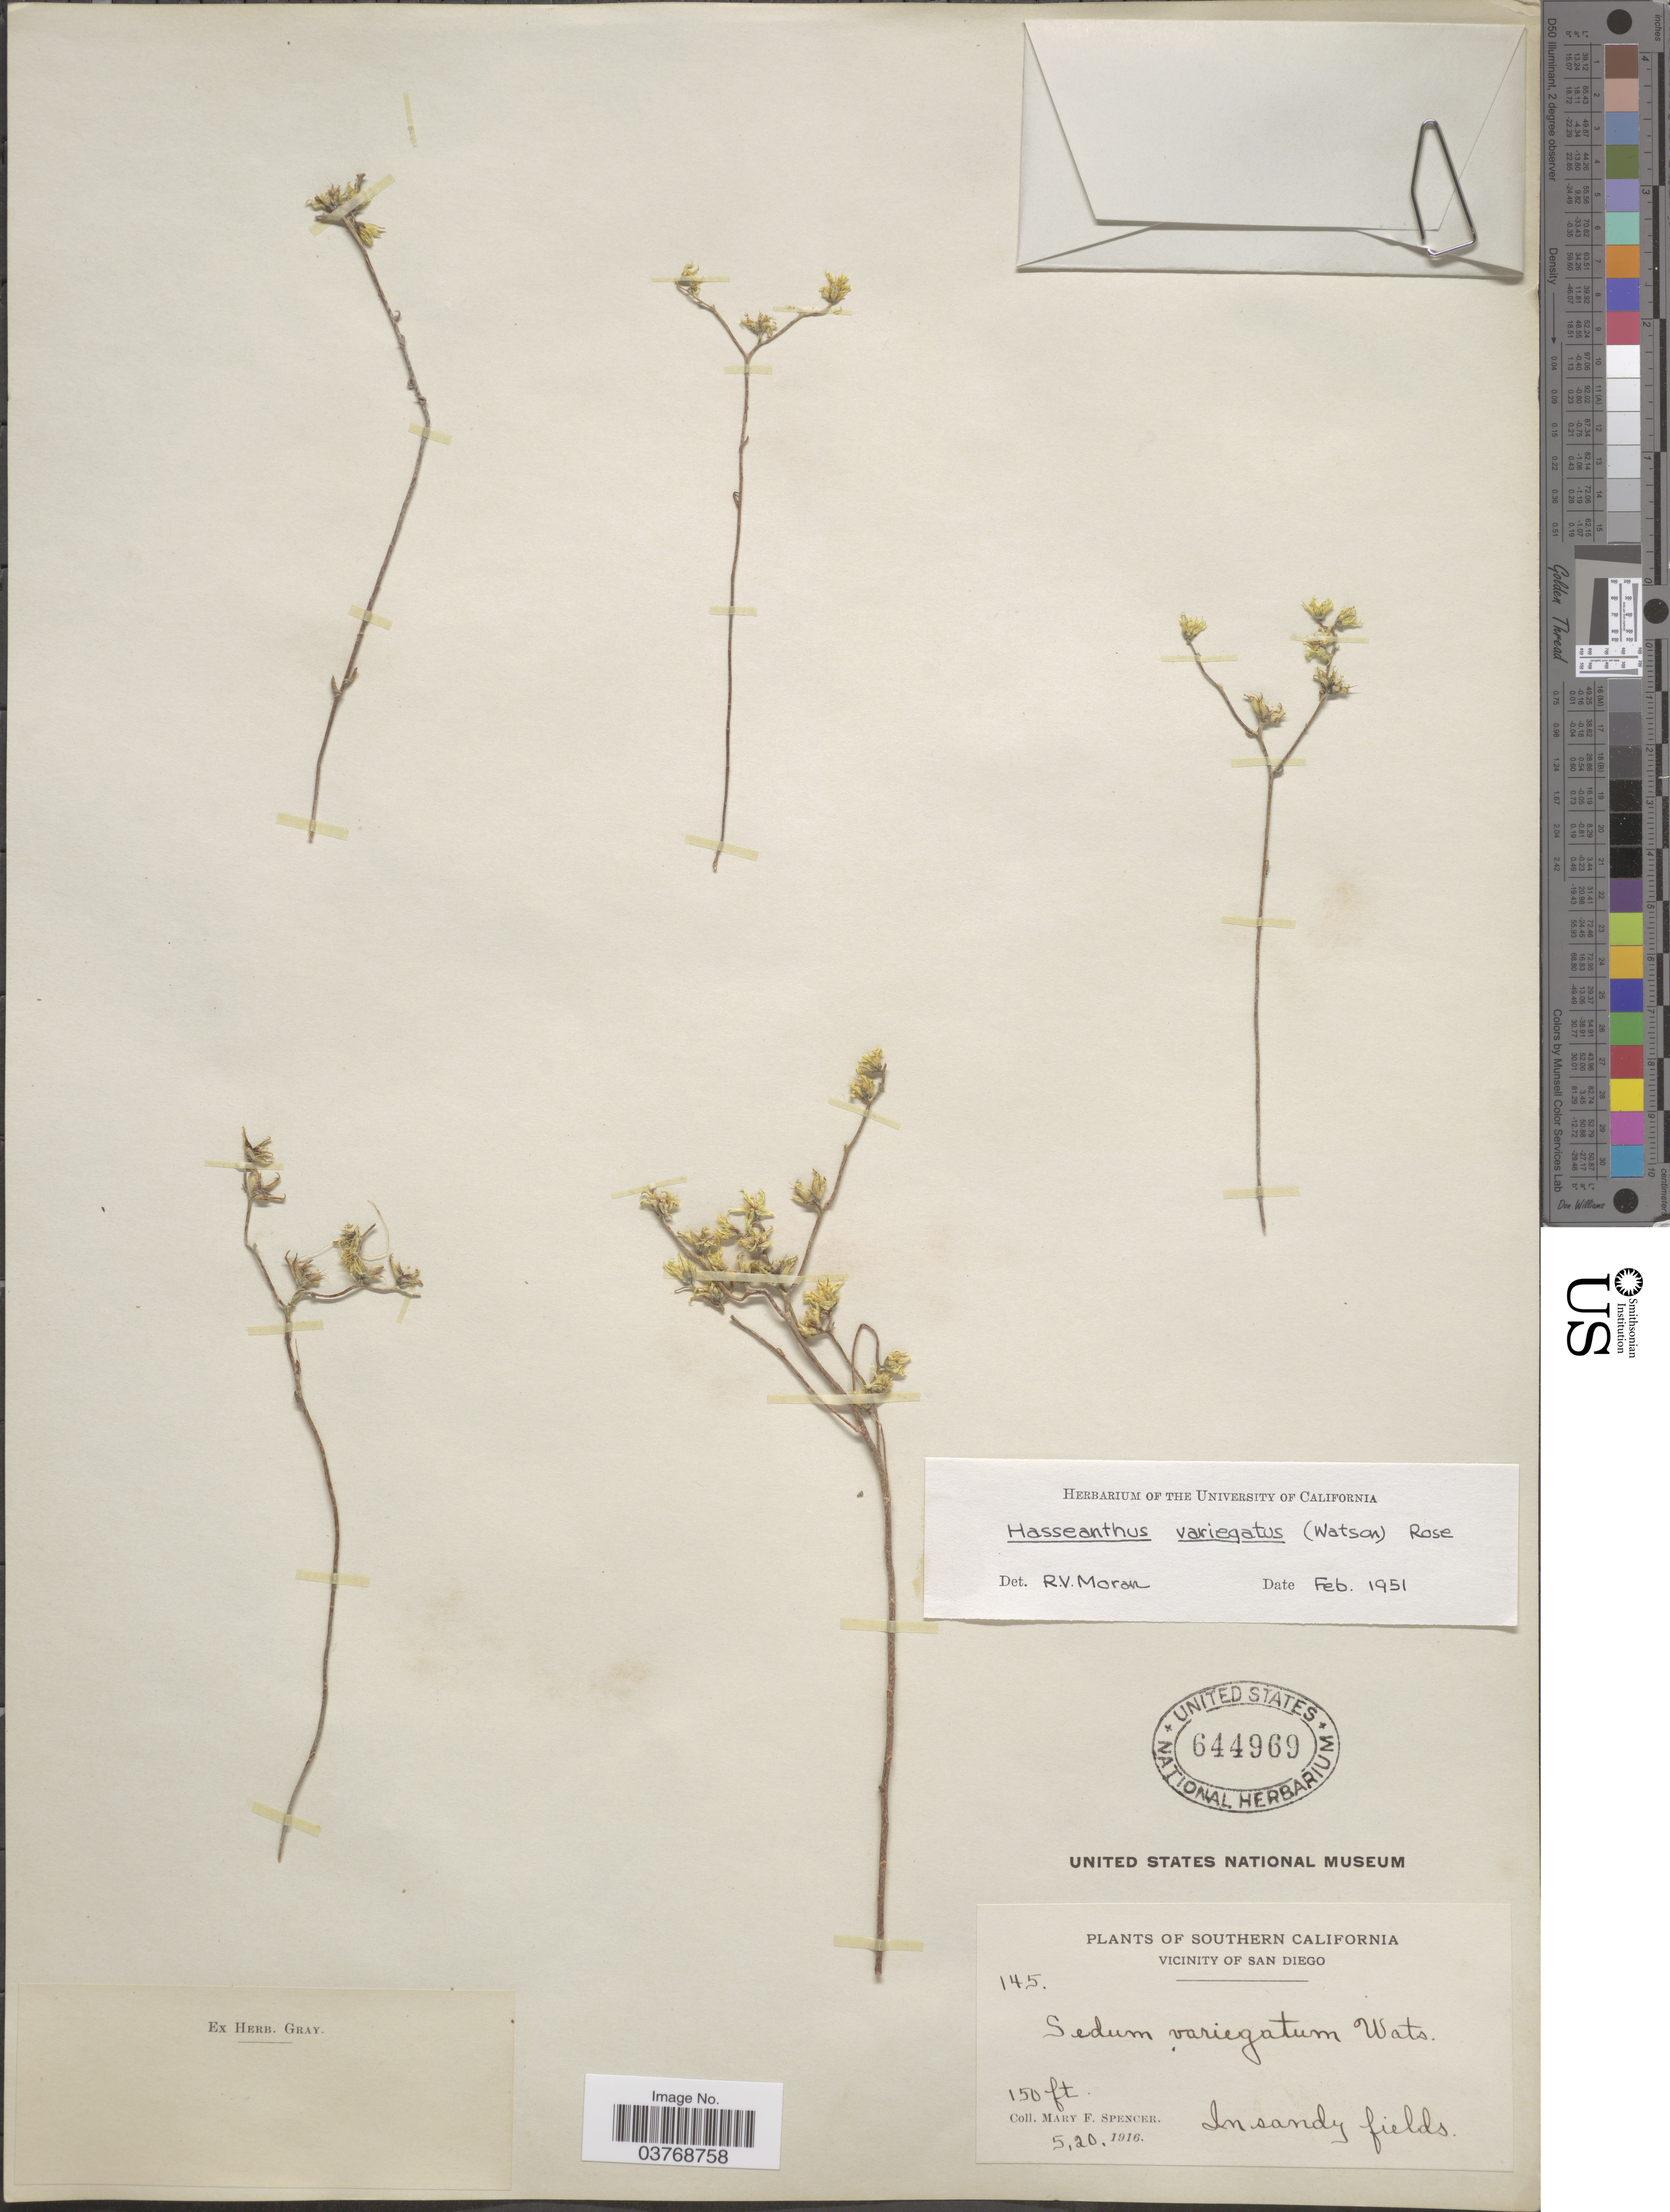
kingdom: Plantae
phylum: Tracheophyta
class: Magnoliopsida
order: Saxifragales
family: Crassulaceae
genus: Dudleya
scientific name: Dudleya variegata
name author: (S. Watson) Moran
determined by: Strong, Mark T., (BOT), Smithsonian Institution - National Museum of Natural History (UNITED STATES)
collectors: M. Spencer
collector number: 145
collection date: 1916-05-20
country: United States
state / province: California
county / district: San Diego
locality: Southern California. Vicinity of San Diego.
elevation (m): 46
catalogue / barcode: US 644969